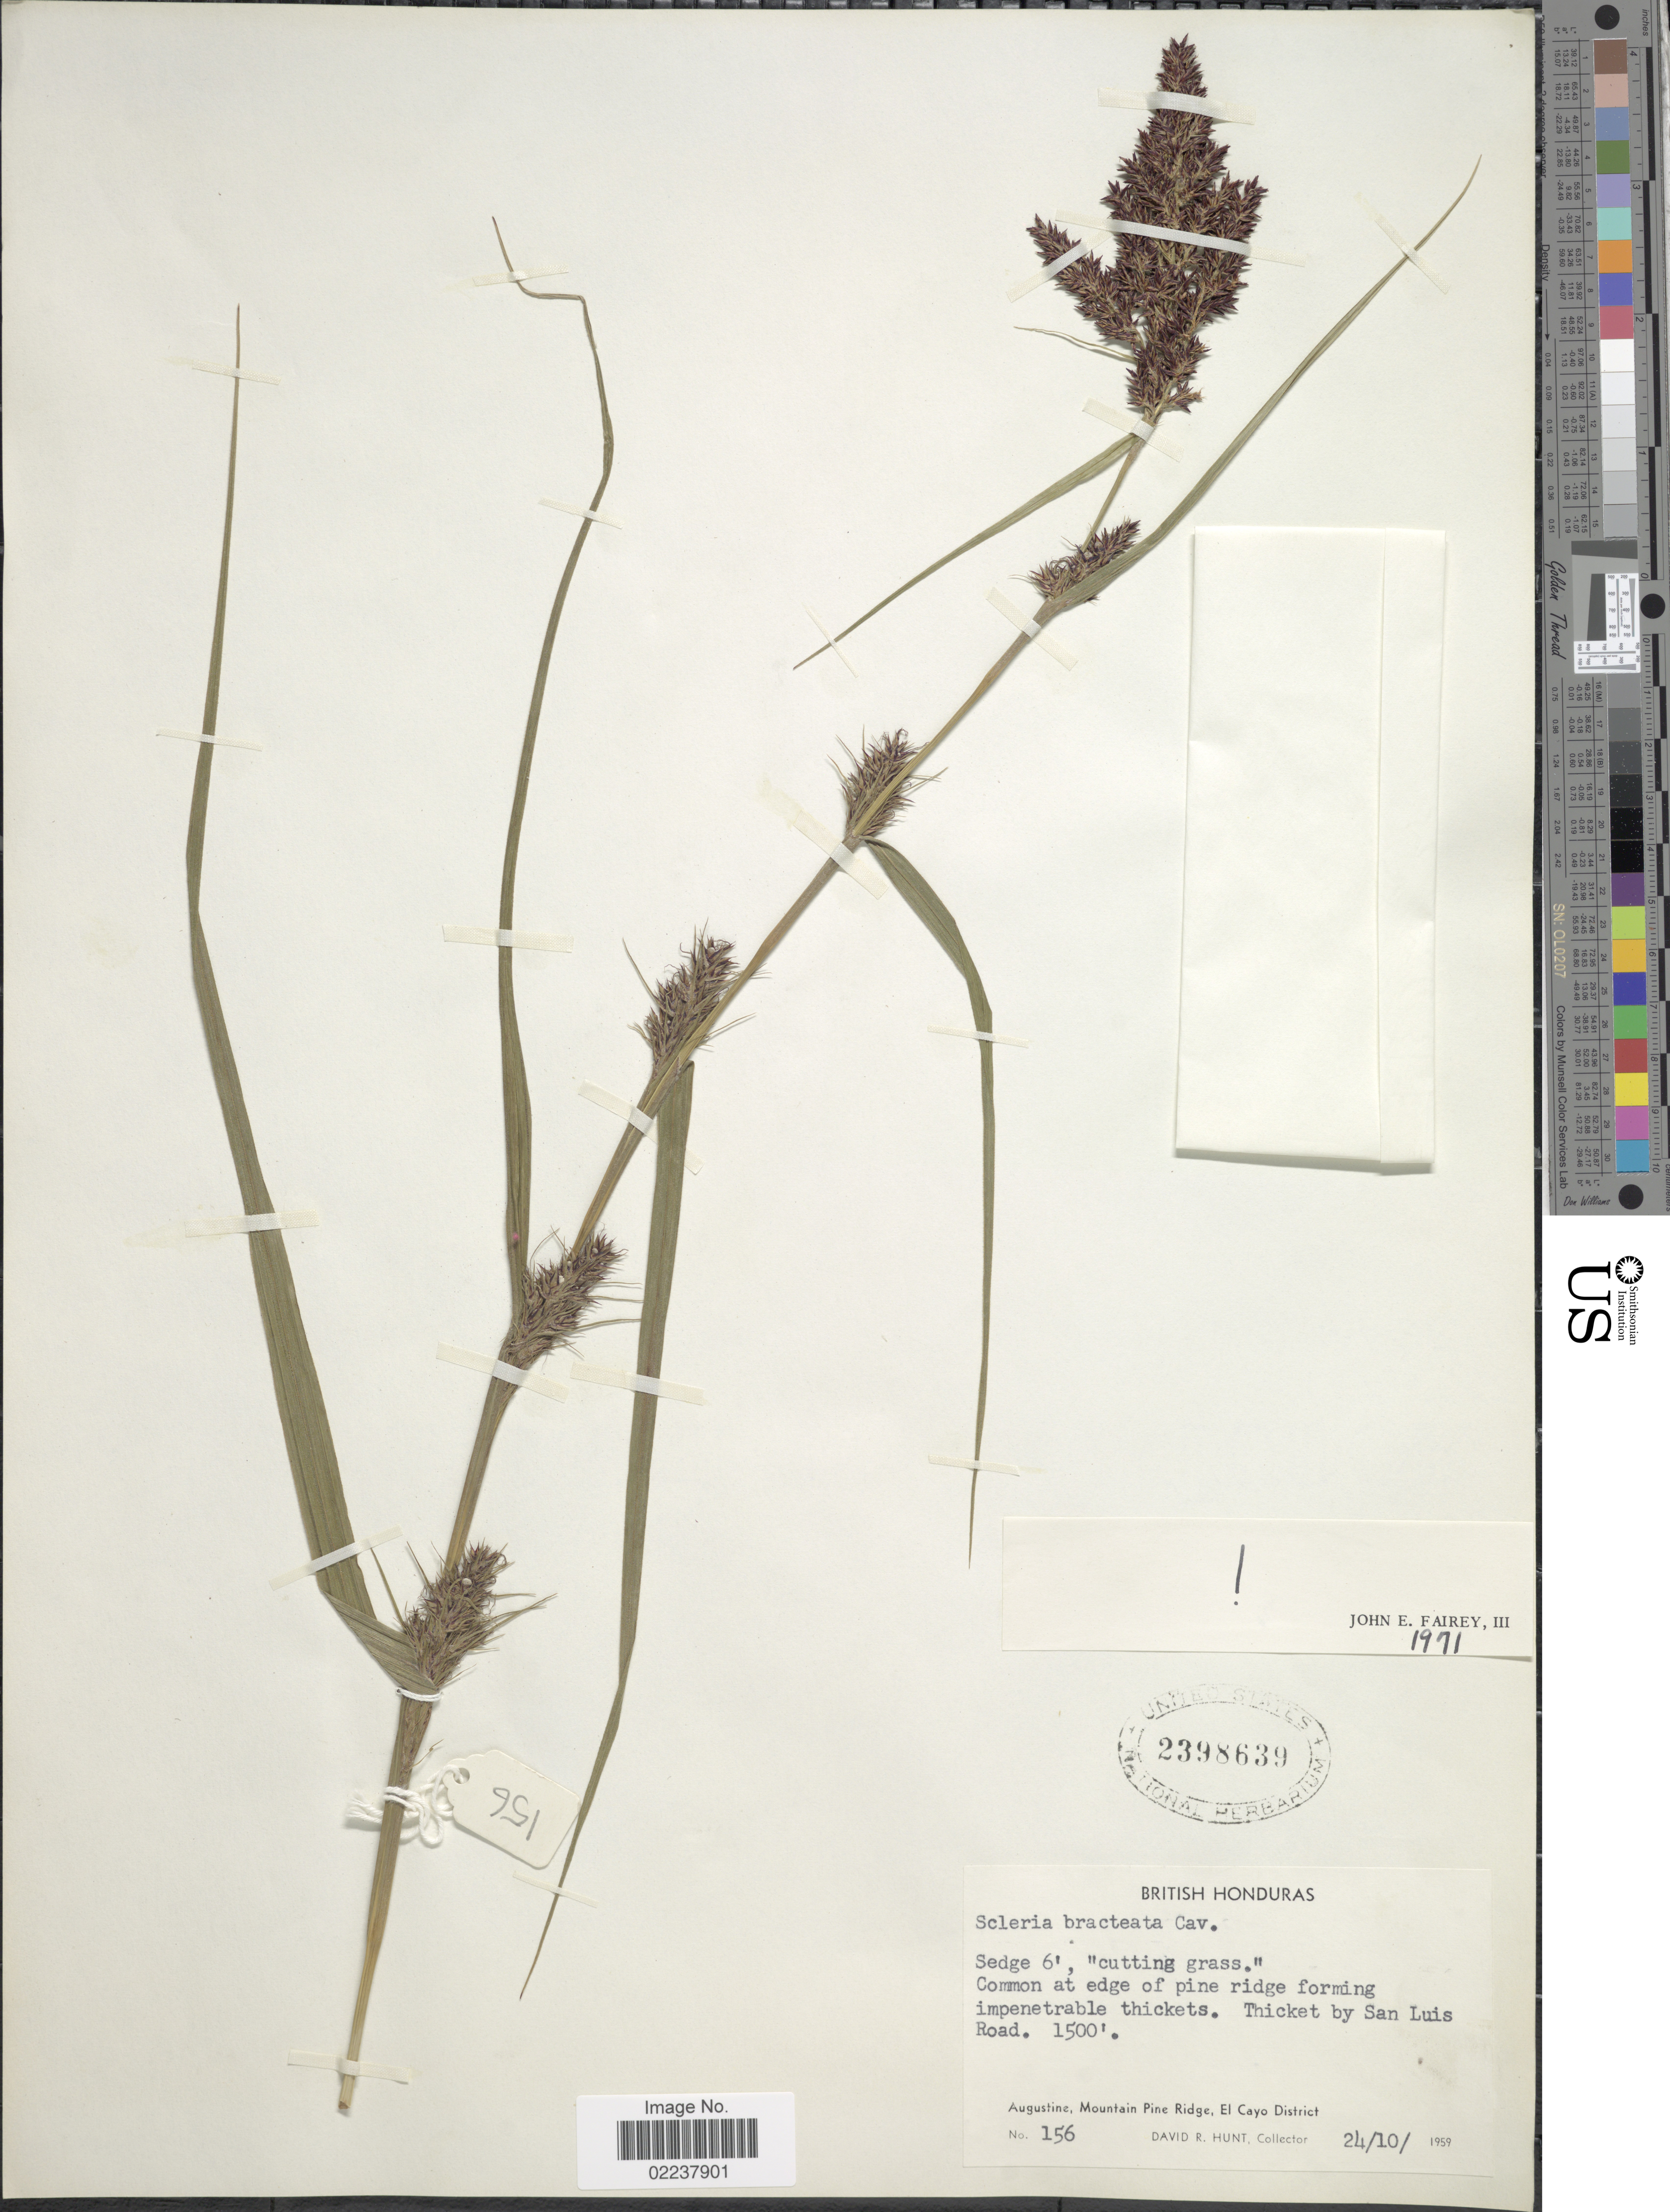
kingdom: Plantae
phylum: Tracheophyta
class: Liliopsida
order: Poales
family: Cyperaceae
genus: Scleria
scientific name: Scleria bracteata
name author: Cav.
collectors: D. R. Hunt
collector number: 156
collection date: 1959-10-24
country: Belize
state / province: Cayo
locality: British Honduras, Thicket by San Luis Road, Augustine, Mountain Pine Ridge, El Cayo District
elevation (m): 457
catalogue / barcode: US 2398639